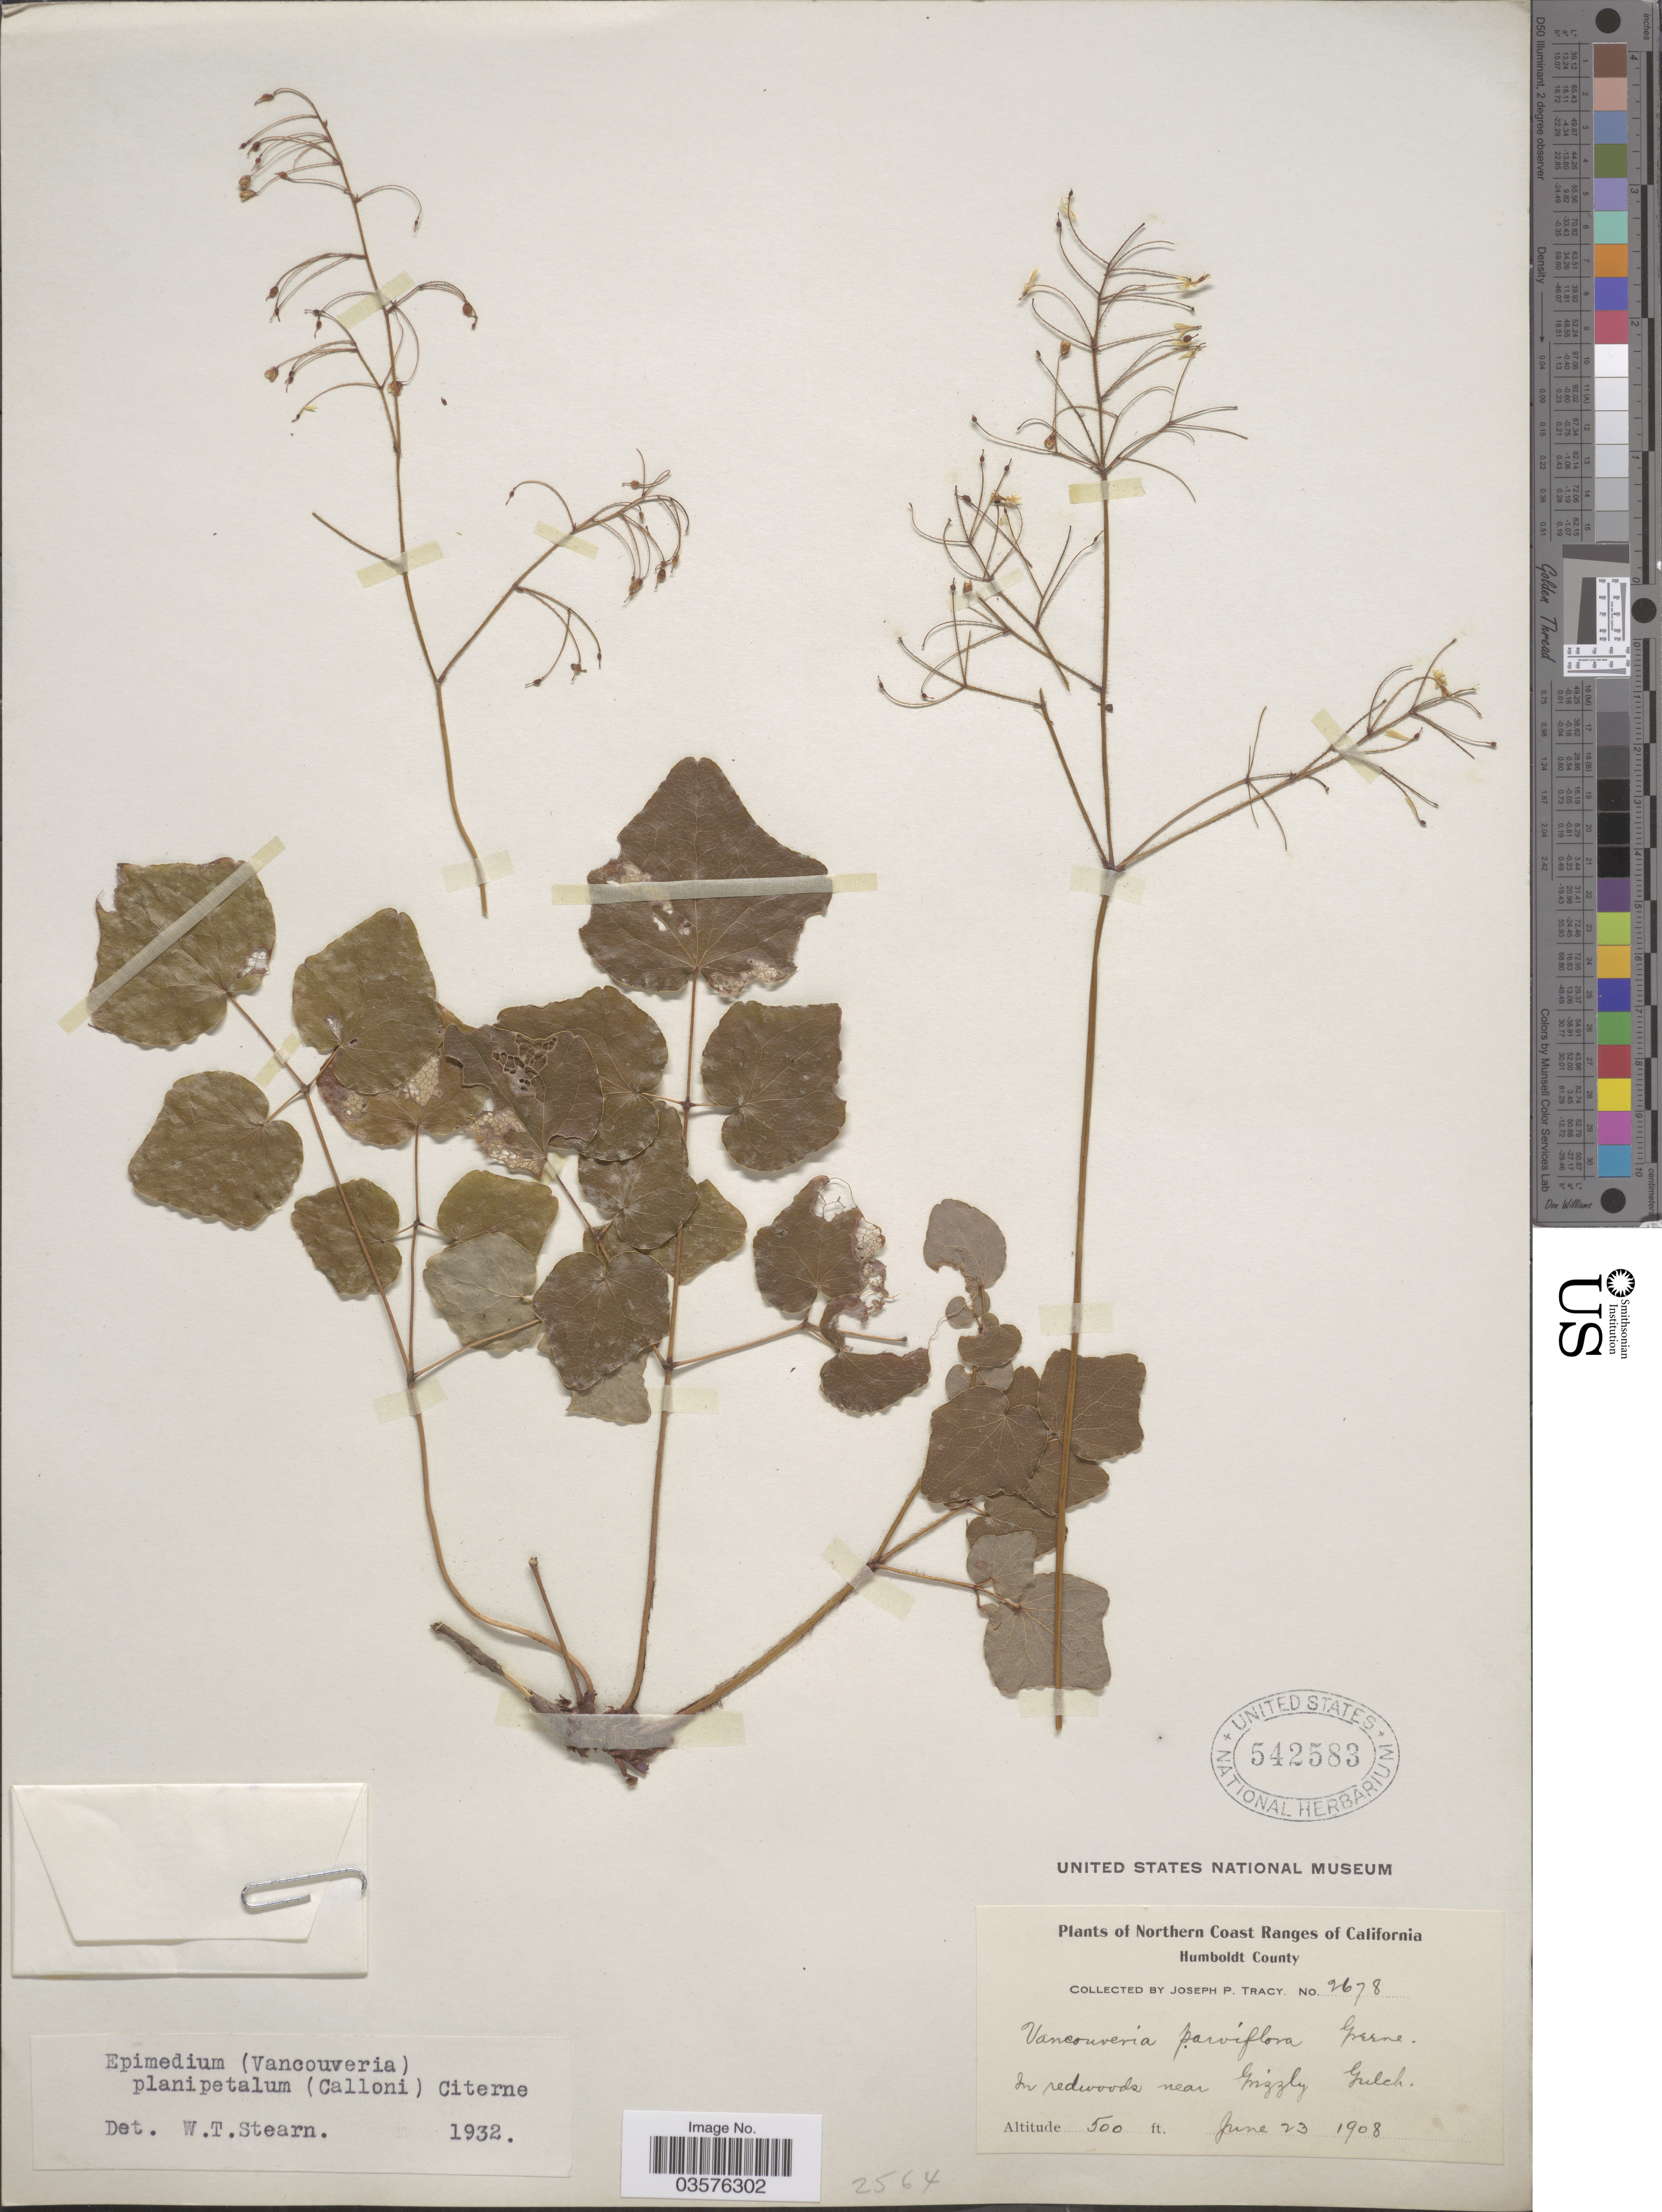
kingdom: Plantae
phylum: Tracheophyta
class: Magnoliopsida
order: Ranunculales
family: Berberidaceae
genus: Vancouveria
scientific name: Vancouveria planipetala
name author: Calloni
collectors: J. Tracy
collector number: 2678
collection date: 1908-06-23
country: United States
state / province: California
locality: Northern Coast Ranges of California. In redwoods near Grizzly Gulch.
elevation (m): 152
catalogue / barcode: US 542583